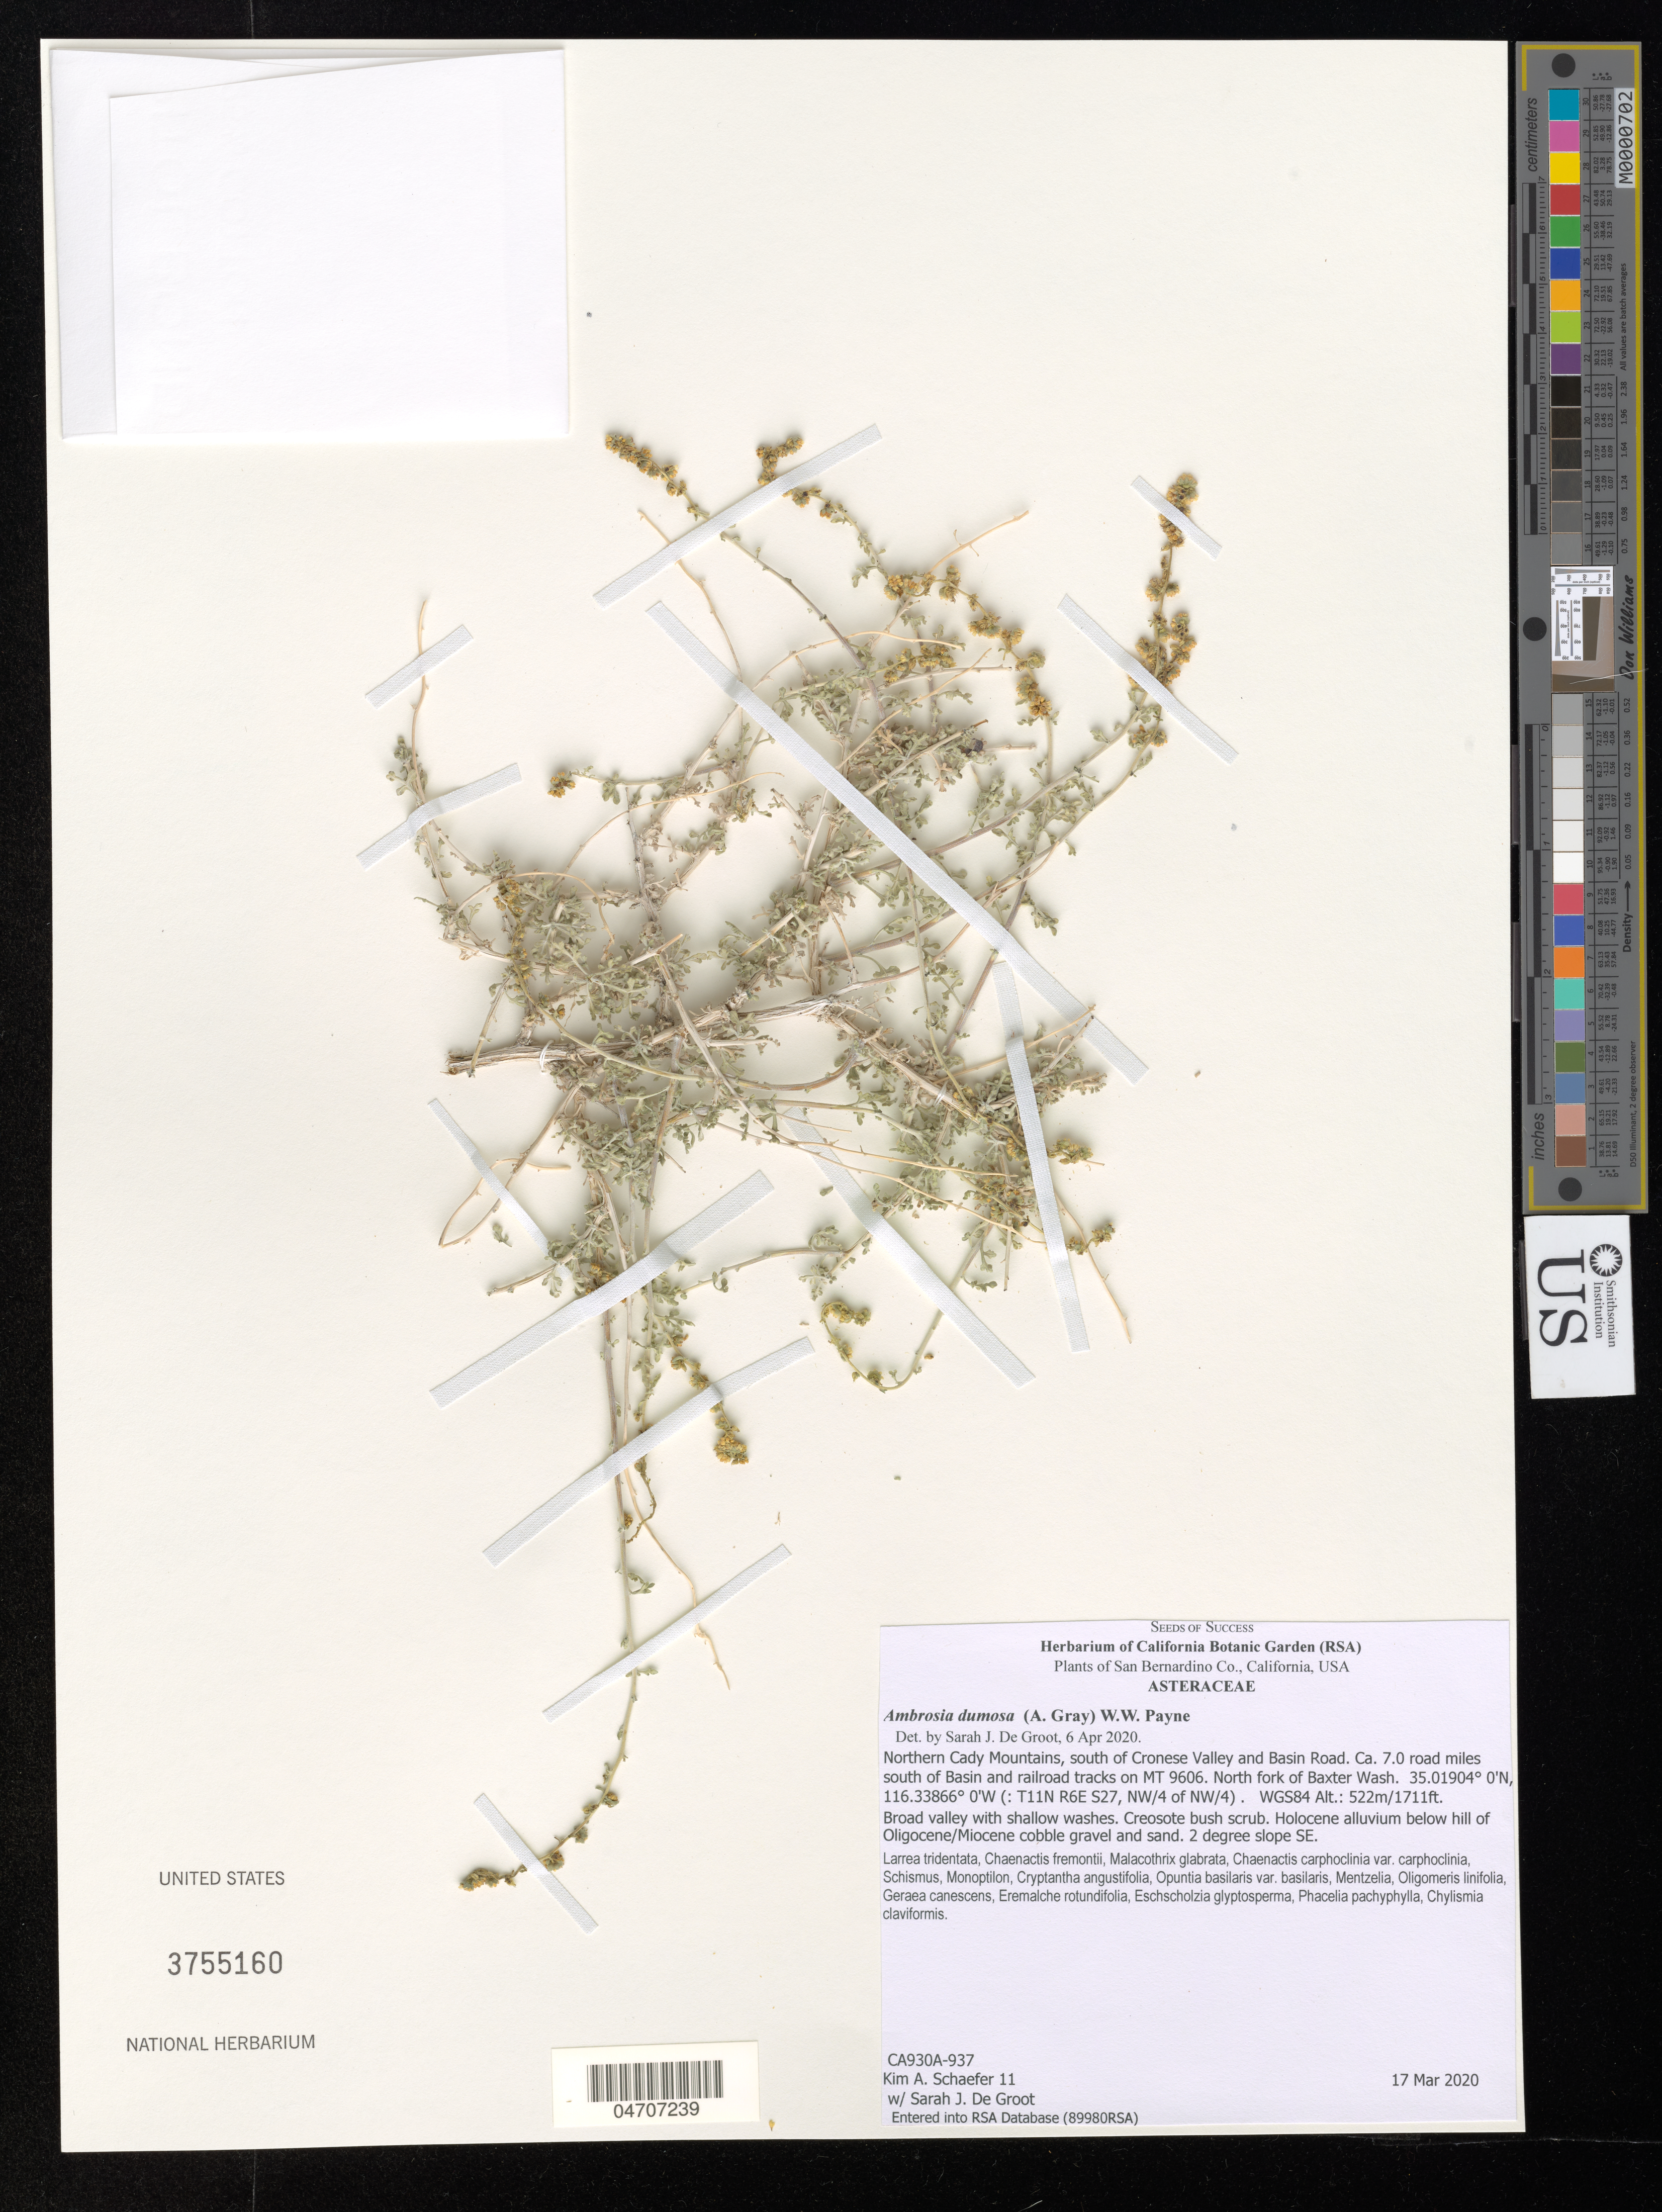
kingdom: Plantae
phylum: Tracheophyta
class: Magnoliopsida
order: Asterales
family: Asteraceae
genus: Ambrosia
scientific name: Ambrosia dumosa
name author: (A. Gray) W.W.Payne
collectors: K. Schaefer & S. De Groot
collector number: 11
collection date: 2020-03-17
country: United States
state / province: California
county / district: San Bernardino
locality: San Bernardino Co. Northern Cady Mountains, south of Cronese Valley and Basin Road. Ca. 7.0 road miles south of Basin and railroad tracks on MT 9606. North fork of Baxter Wash. (: T11N R6E S27, NW/4 of NW/4). WGS84.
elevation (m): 522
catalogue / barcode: US 3755160